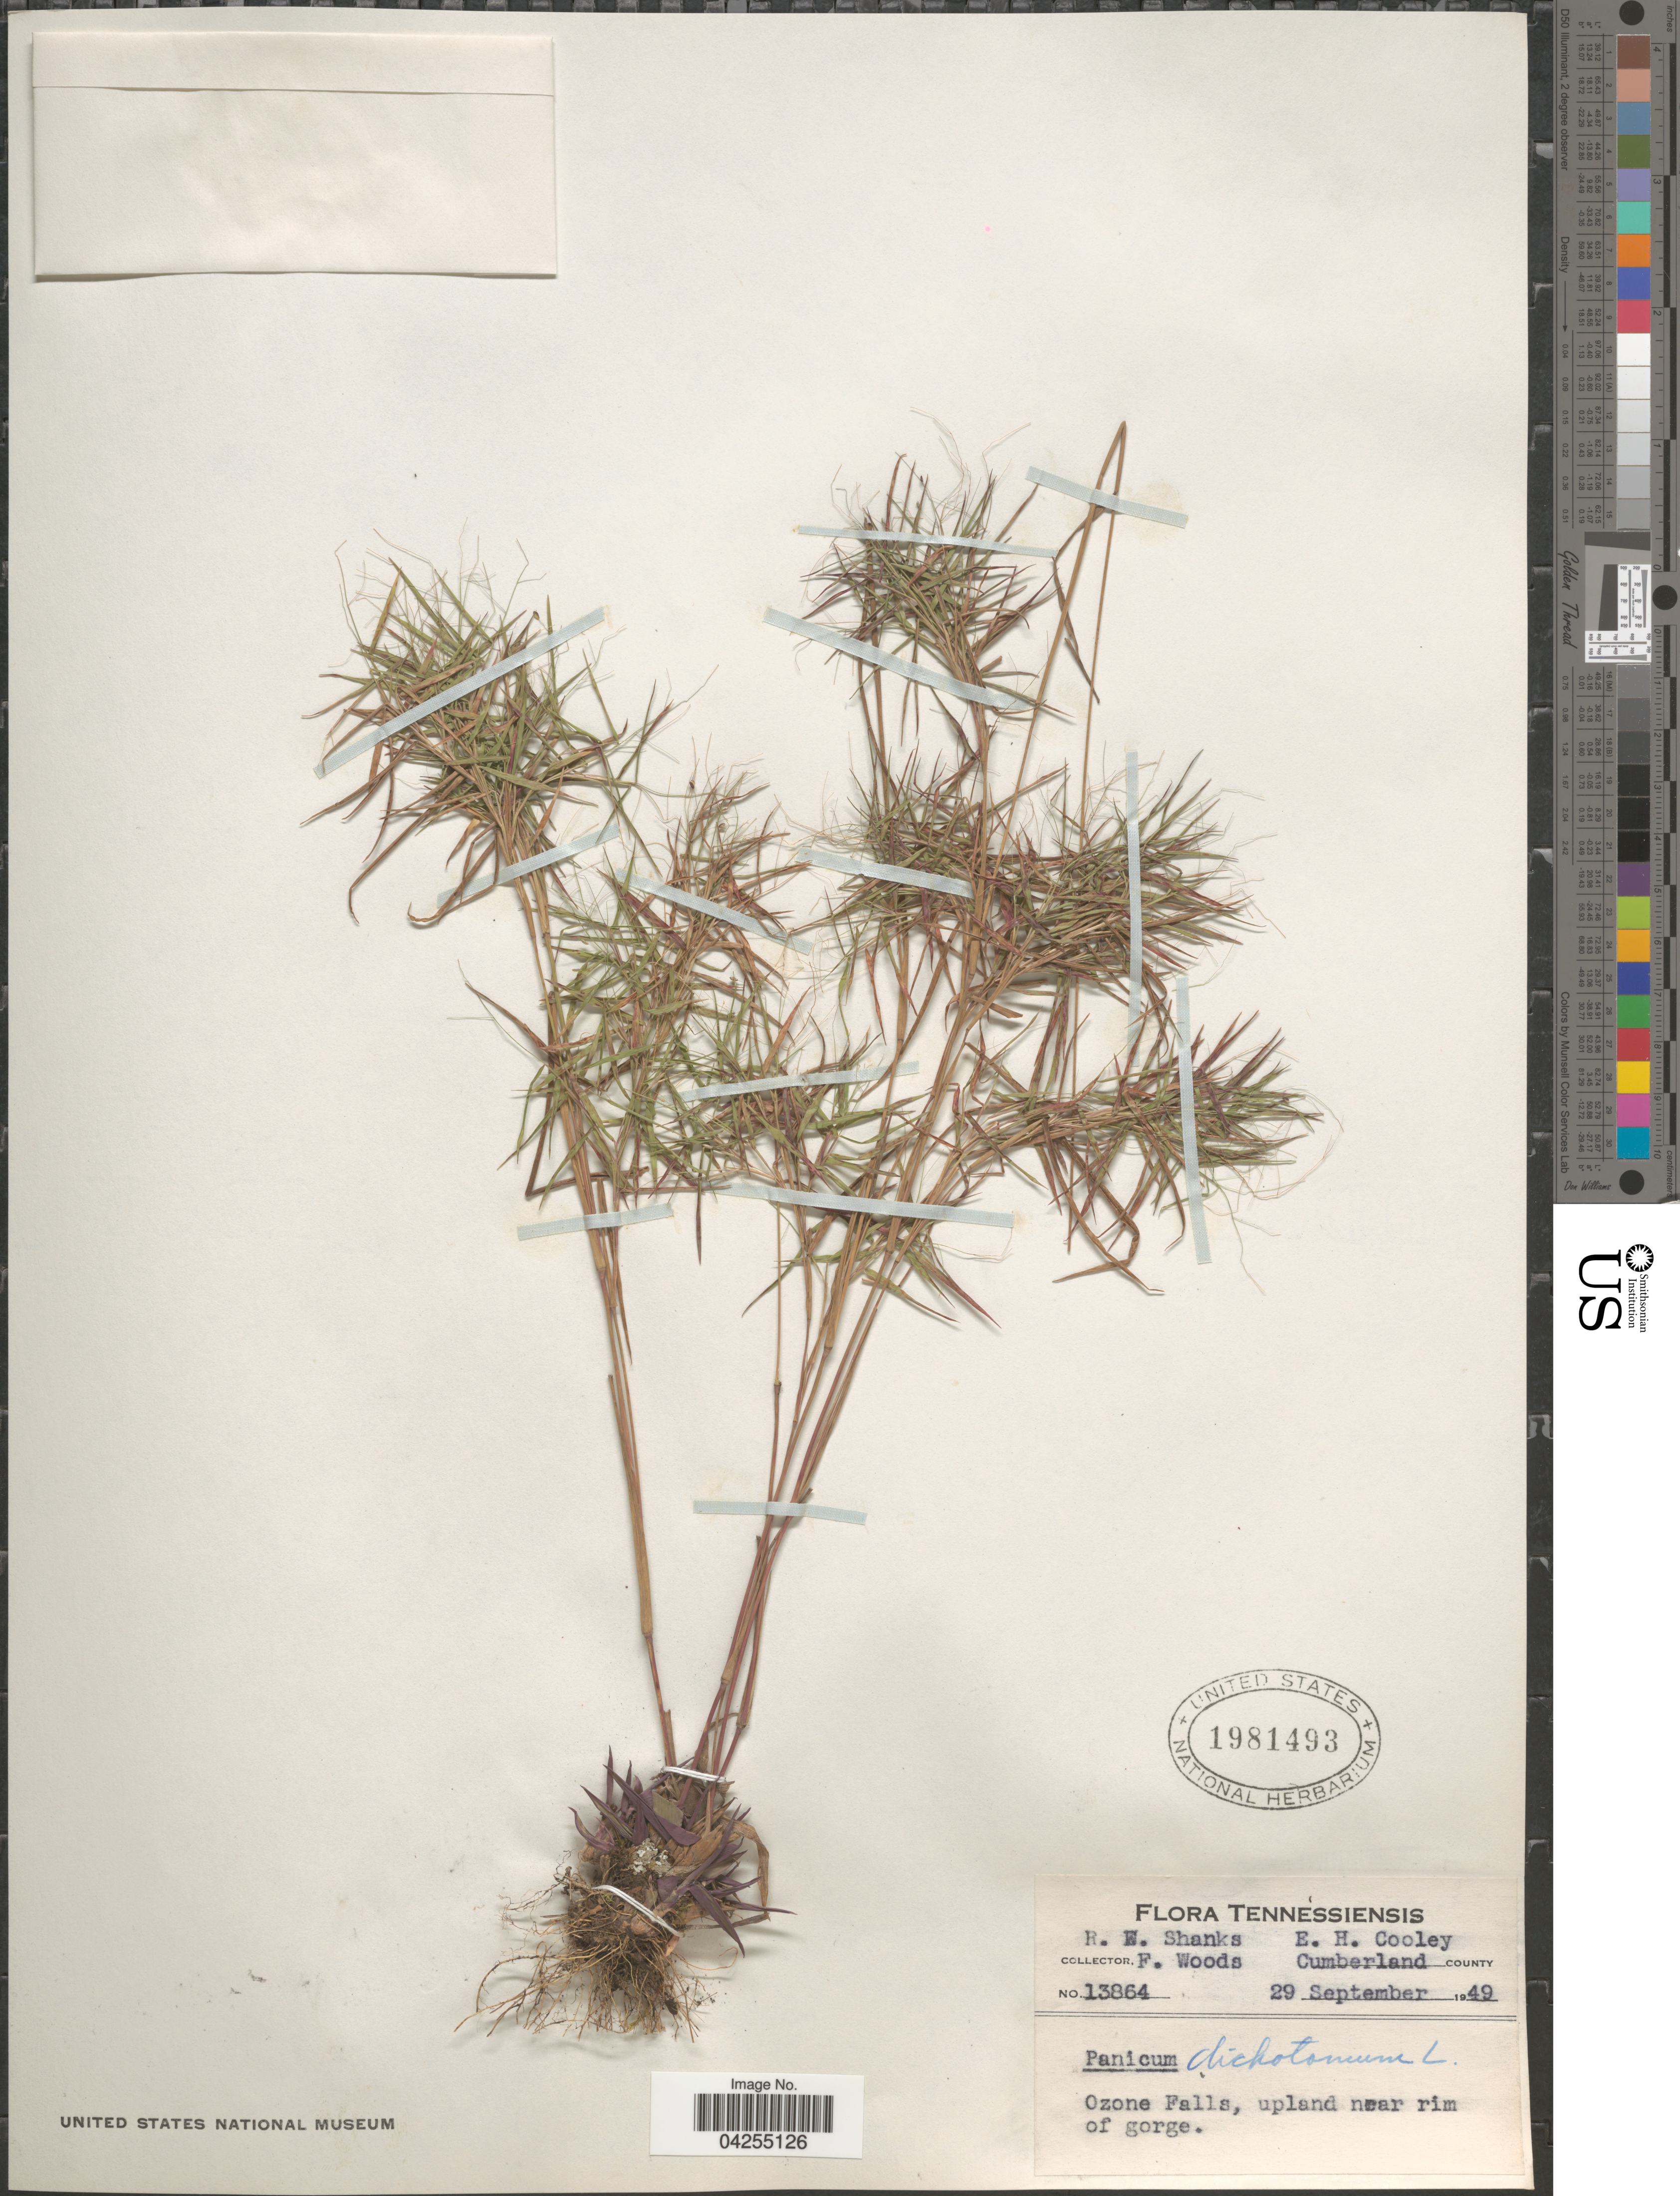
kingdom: Plantae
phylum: Tracheophyta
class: Liliopsida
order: Poales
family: Poaceae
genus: Dichanthelium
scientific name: Dichanthelium dichotomum var. dichotomum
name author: (L.) Gould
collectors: R. Shanks, F. Woods & E. H. Cooley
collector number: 13864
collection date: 1949-09-29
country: United States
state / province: Tennessee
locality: Cumberland County. Ozone Falls, upland near rim of gorge.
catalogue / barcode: US 1981493